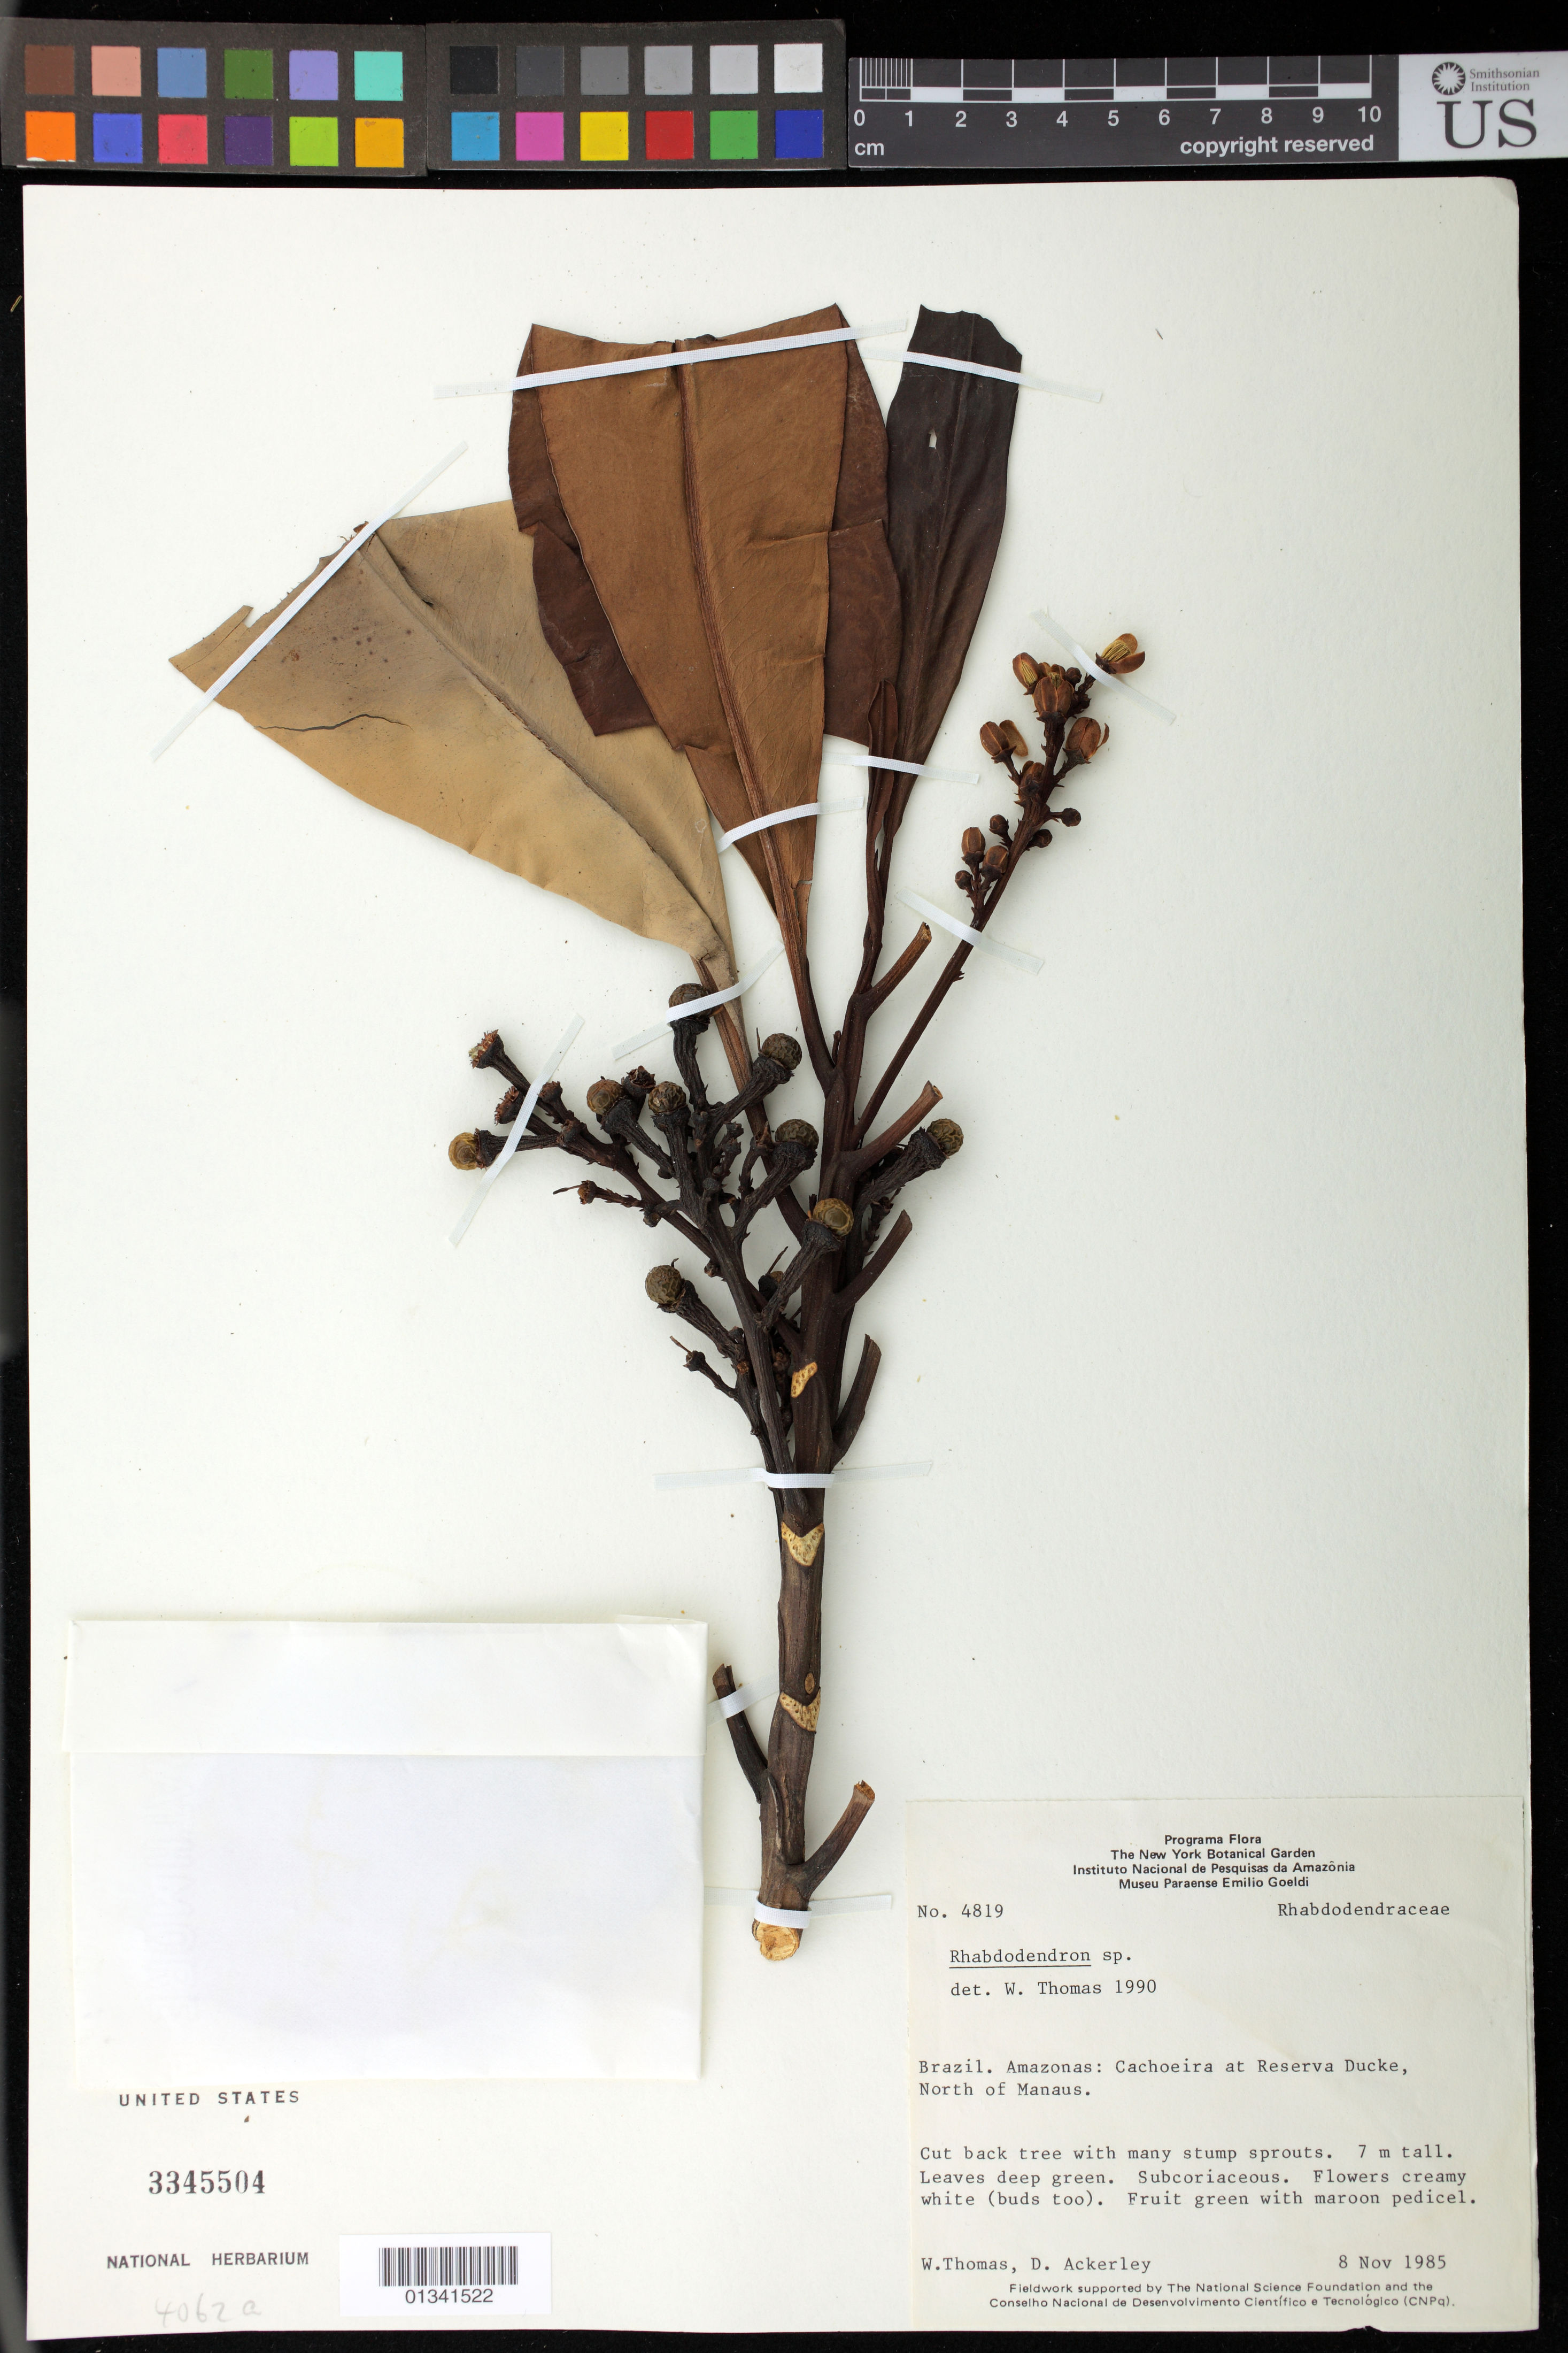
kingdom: Plantae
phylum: Tracheophyta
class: Magnoliopsida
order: Caryophyllales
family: Rhabdodendraceae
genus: Rhabdodendron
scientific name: Rhabdodendron sp.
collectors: W. Thomas & D. Ackerley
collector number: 4819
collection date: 1985-11-08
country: Brazil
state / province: Amazonas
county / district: Manaus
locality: Cachoeira at Reserva Ducke, North of Manaus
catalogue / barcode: US 3345504